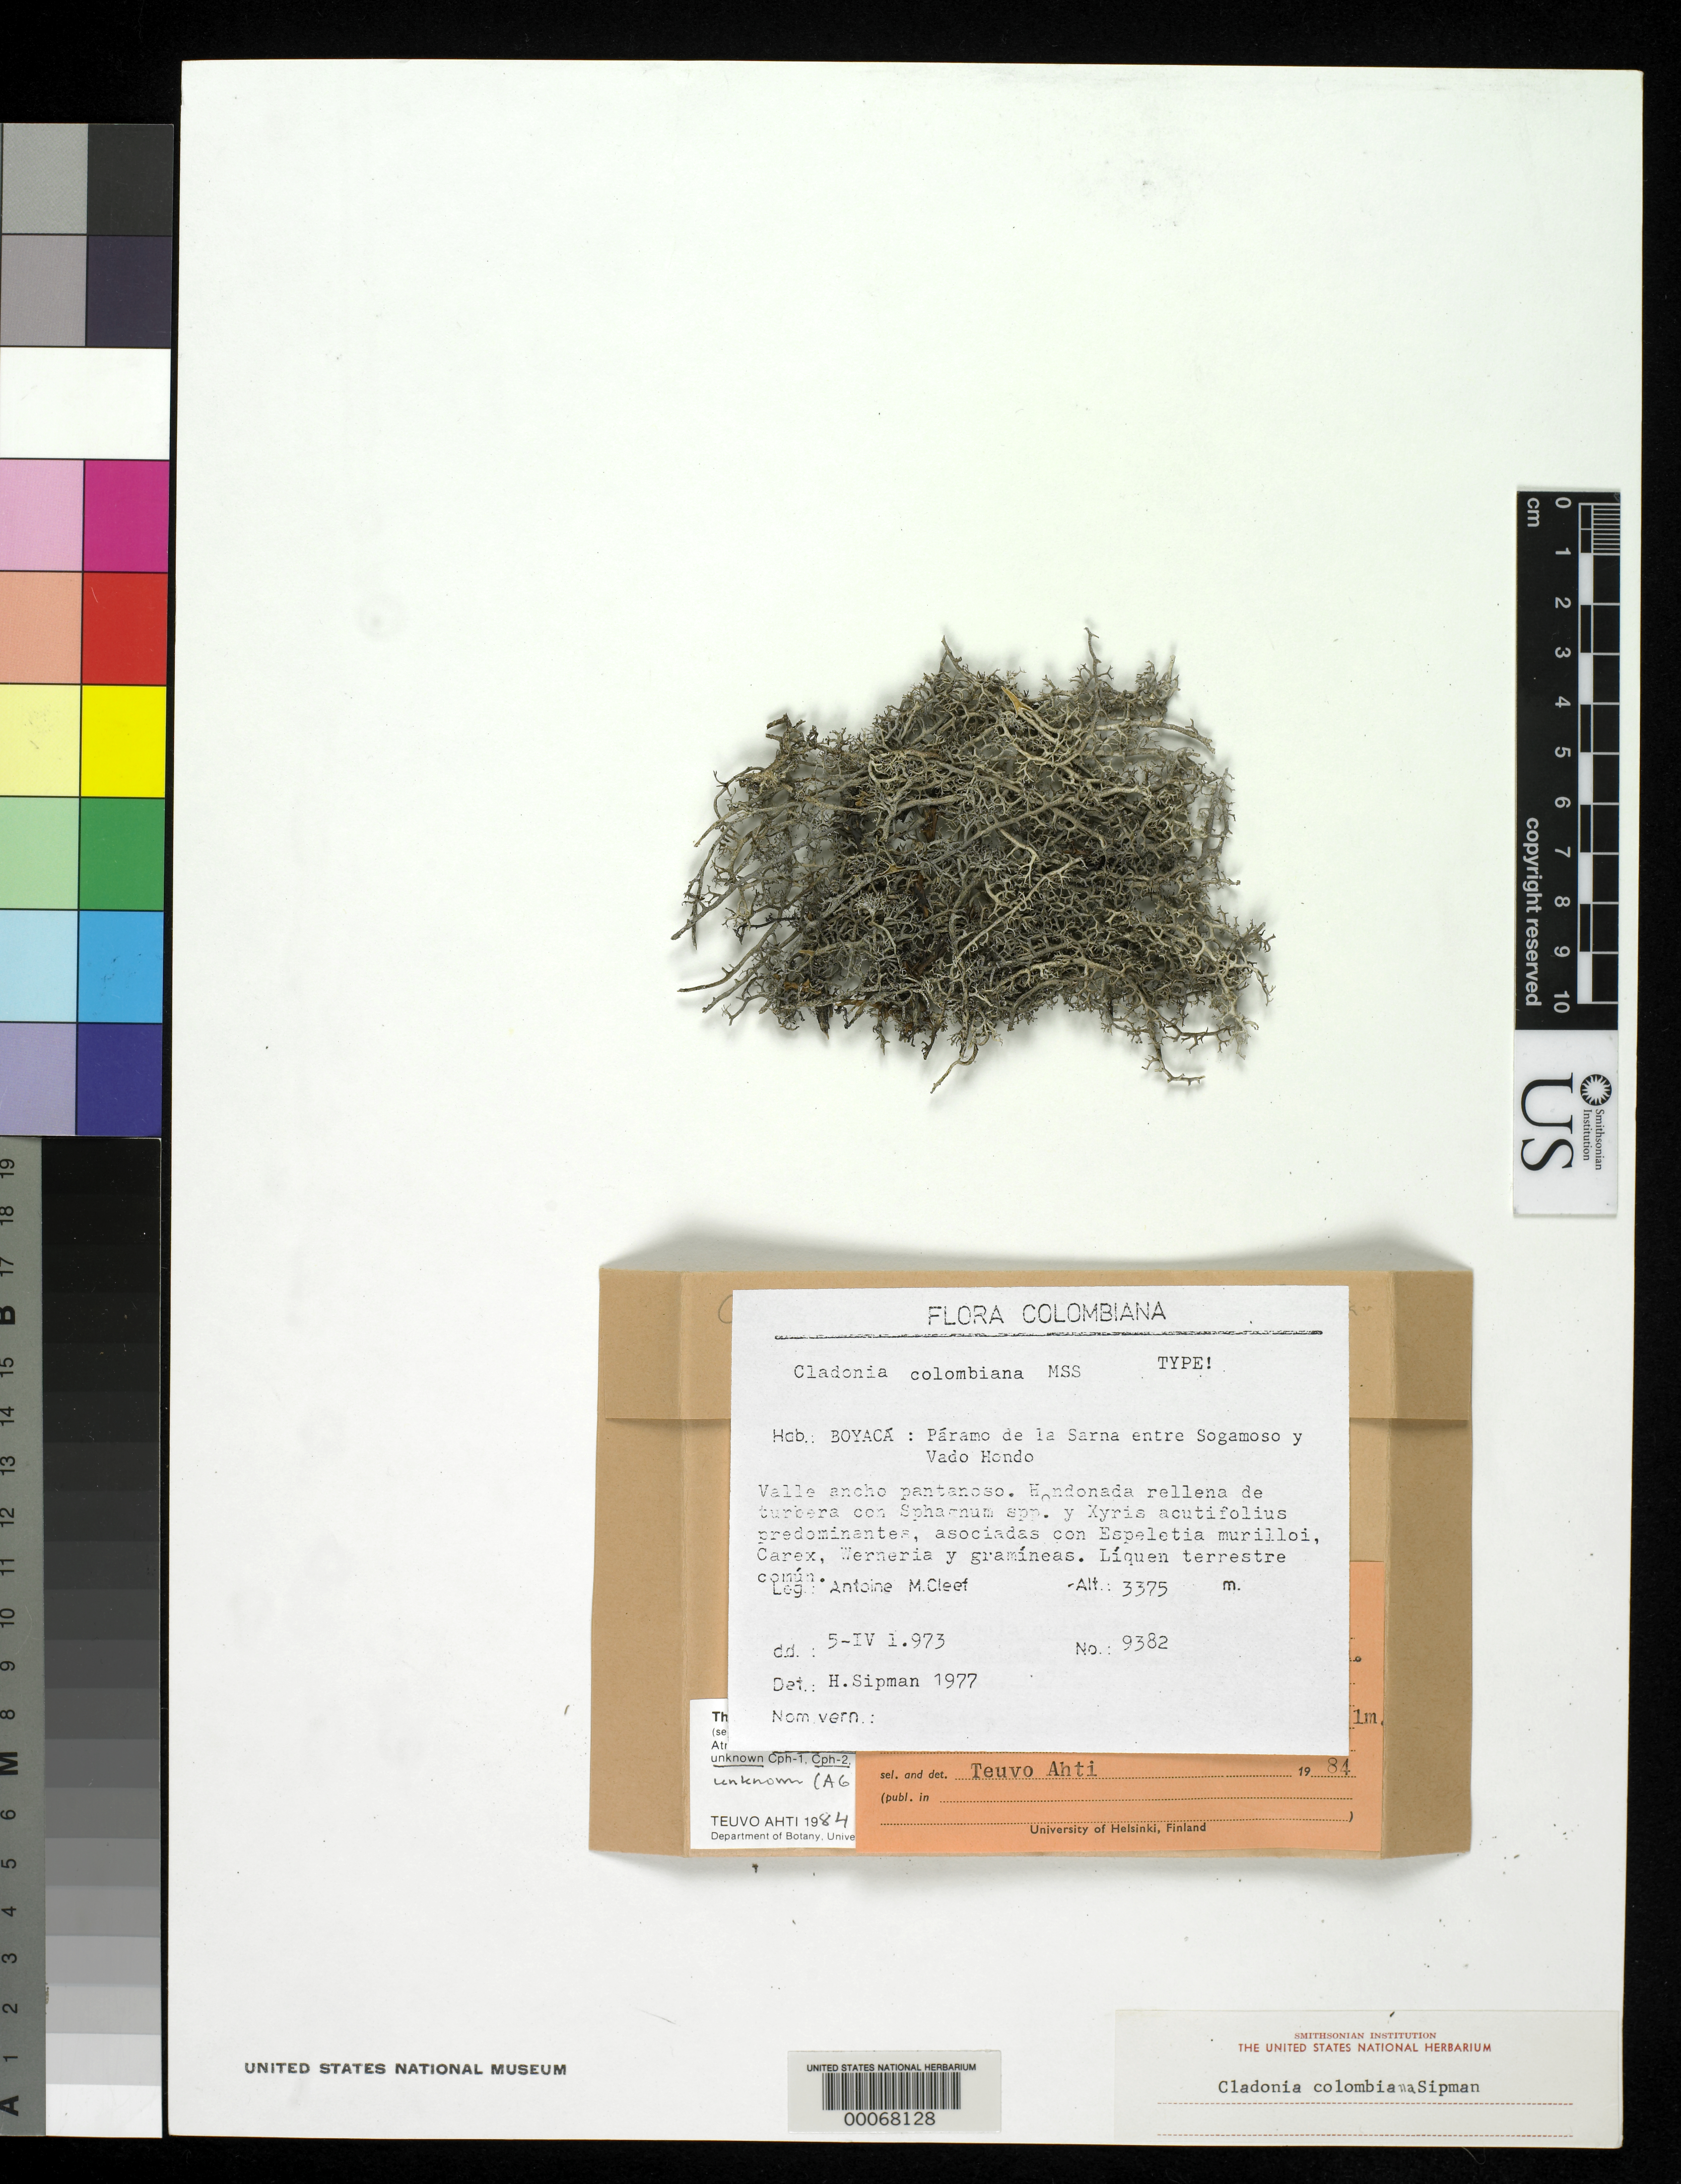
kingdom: Fungi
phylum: Ascomycota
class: Lecanoromycetes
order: Lecanorales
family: Cladoniaceae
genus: Cladonia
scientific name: Cladonia colombiana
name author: Sipman in Sipman & Cleef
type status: Isotype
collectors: A. M. Cleef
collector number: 9382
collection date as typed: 05 Apr 1973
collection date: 1973-04-05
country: Colombia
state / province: Boyacá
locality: Paramo de La Sarna between Sogamoso and Vado Hondo.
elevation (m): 3375